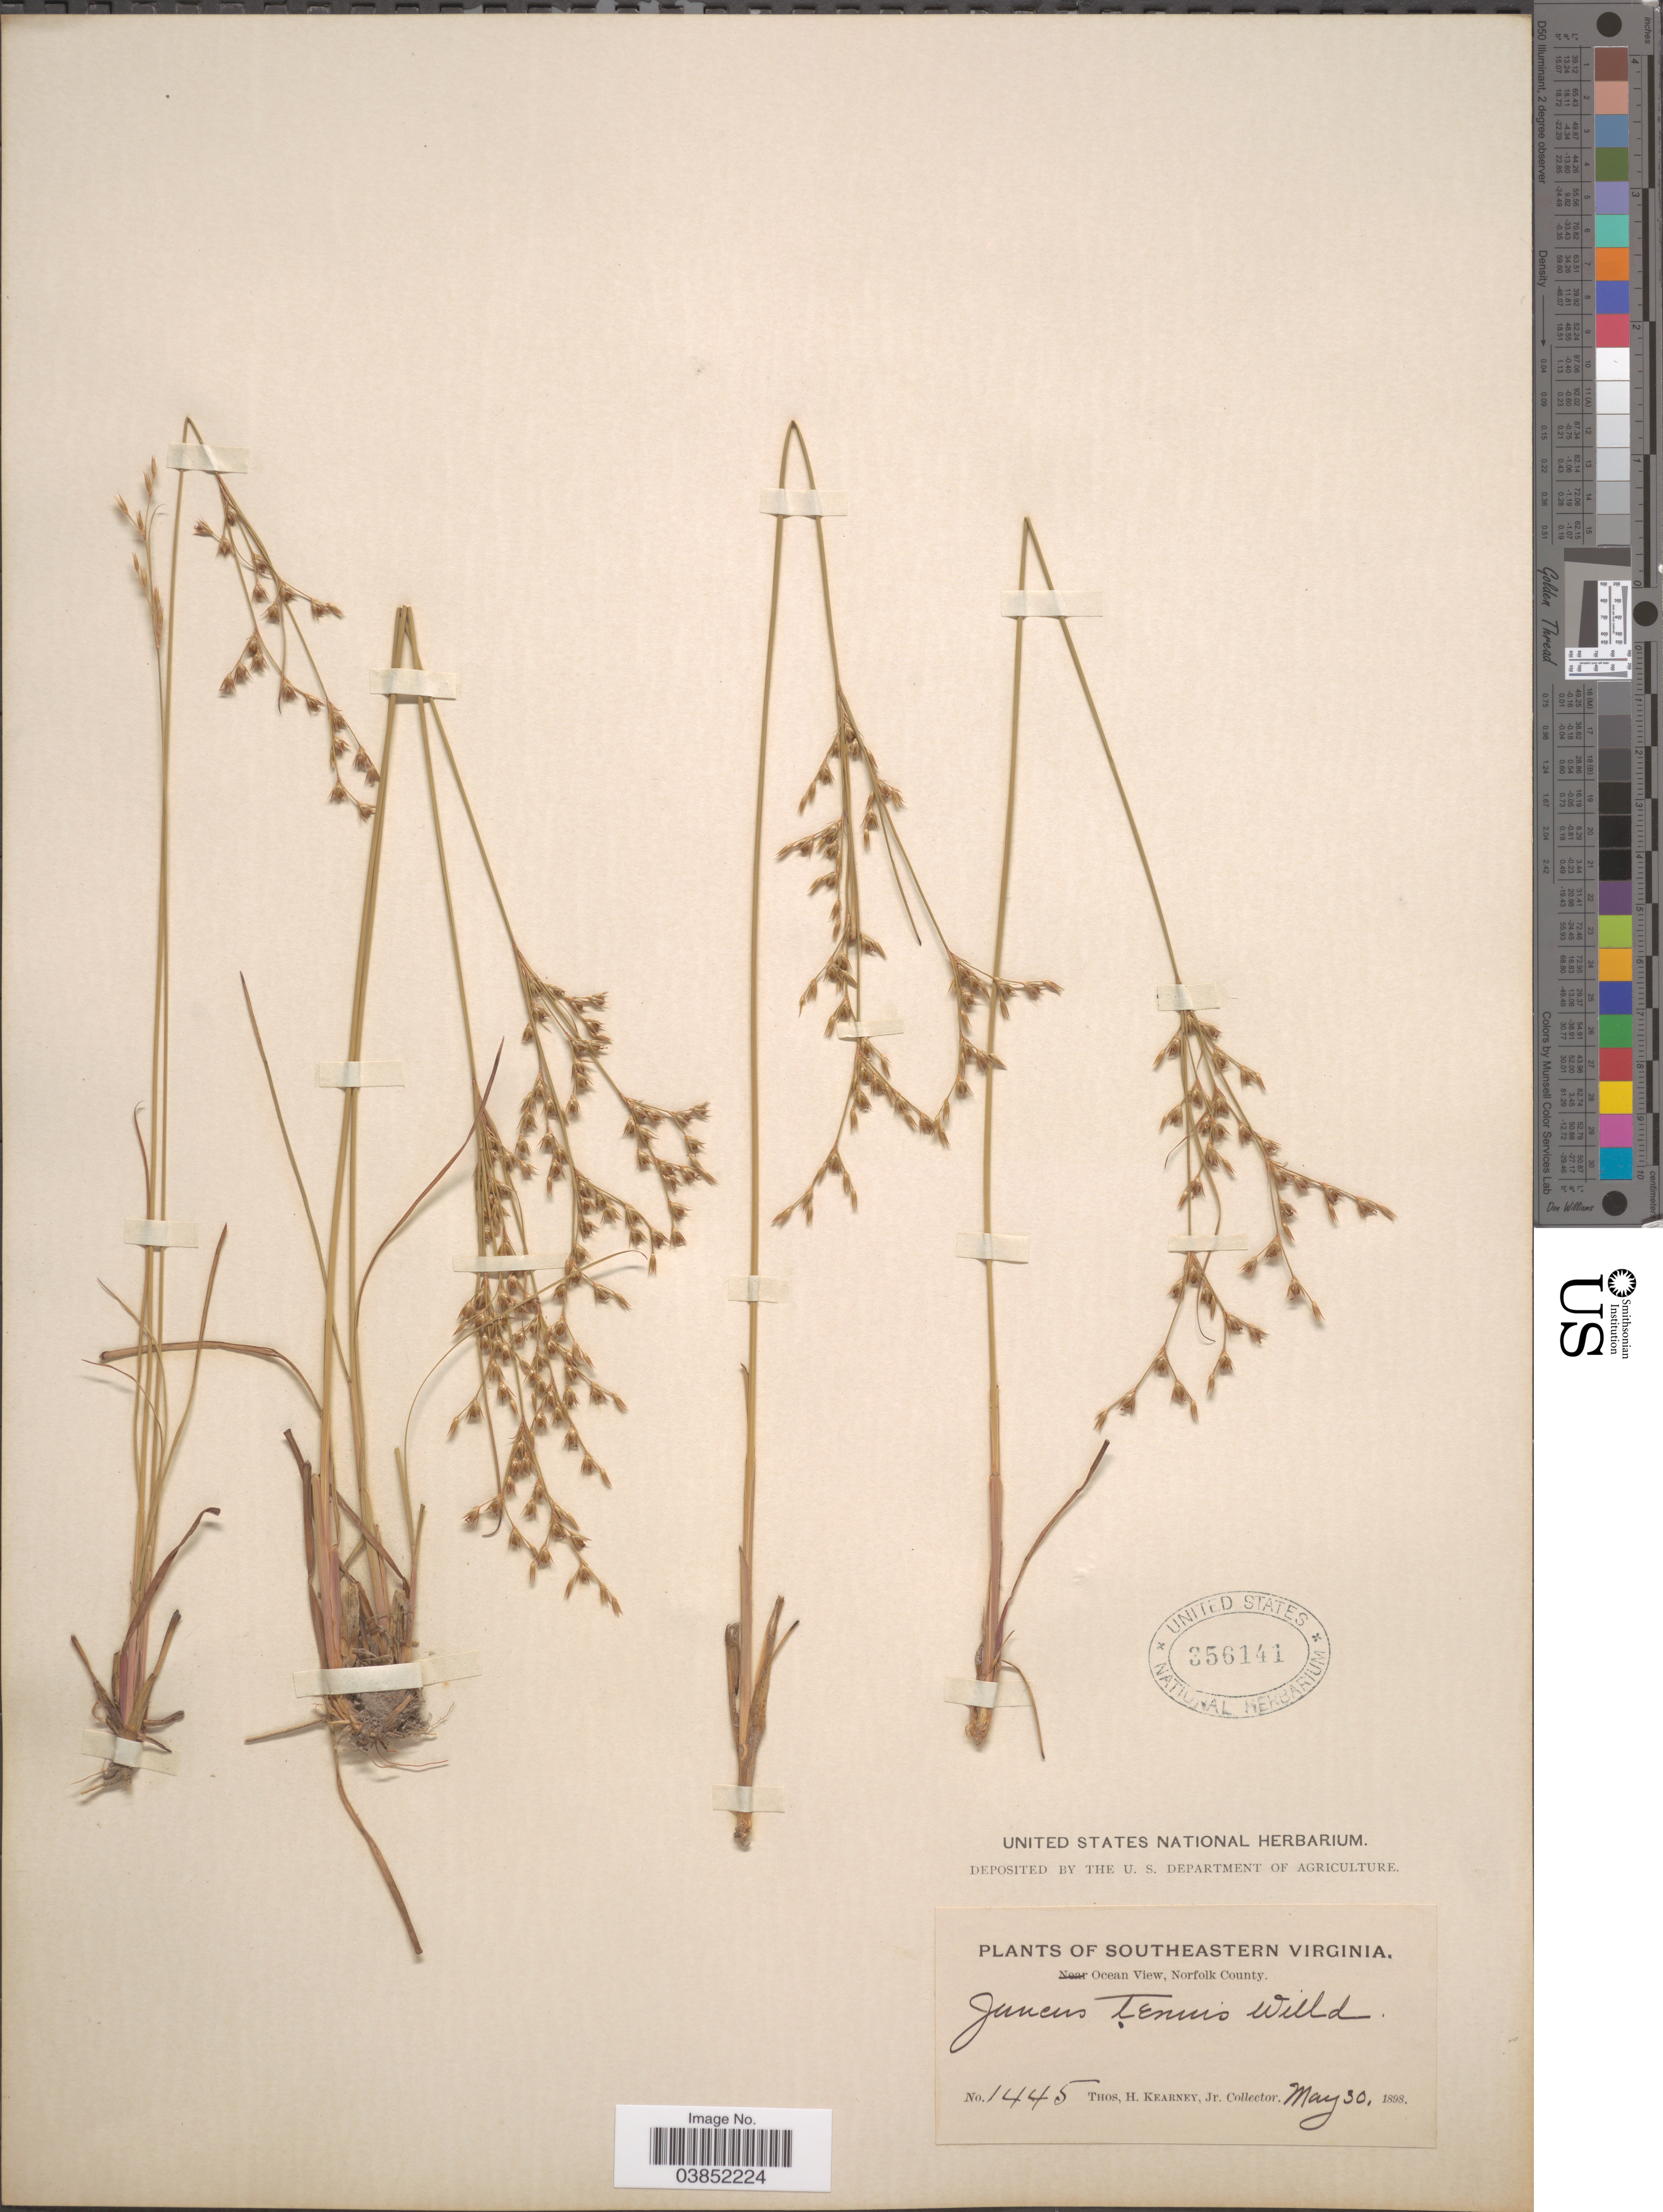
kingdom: Plantae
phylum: Tracheophyta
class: Liliopsida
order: Poales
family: Juncaceae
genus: Juncus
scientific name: Juncus dichotomus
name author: Elliott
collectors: T. H. Kearney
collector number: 1445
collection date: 1898-05-30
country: United States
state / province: Virginia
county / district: City of Norfolk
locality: Southeastern Virginia. Ocean View, Norfolk County.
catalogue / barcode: US 356141